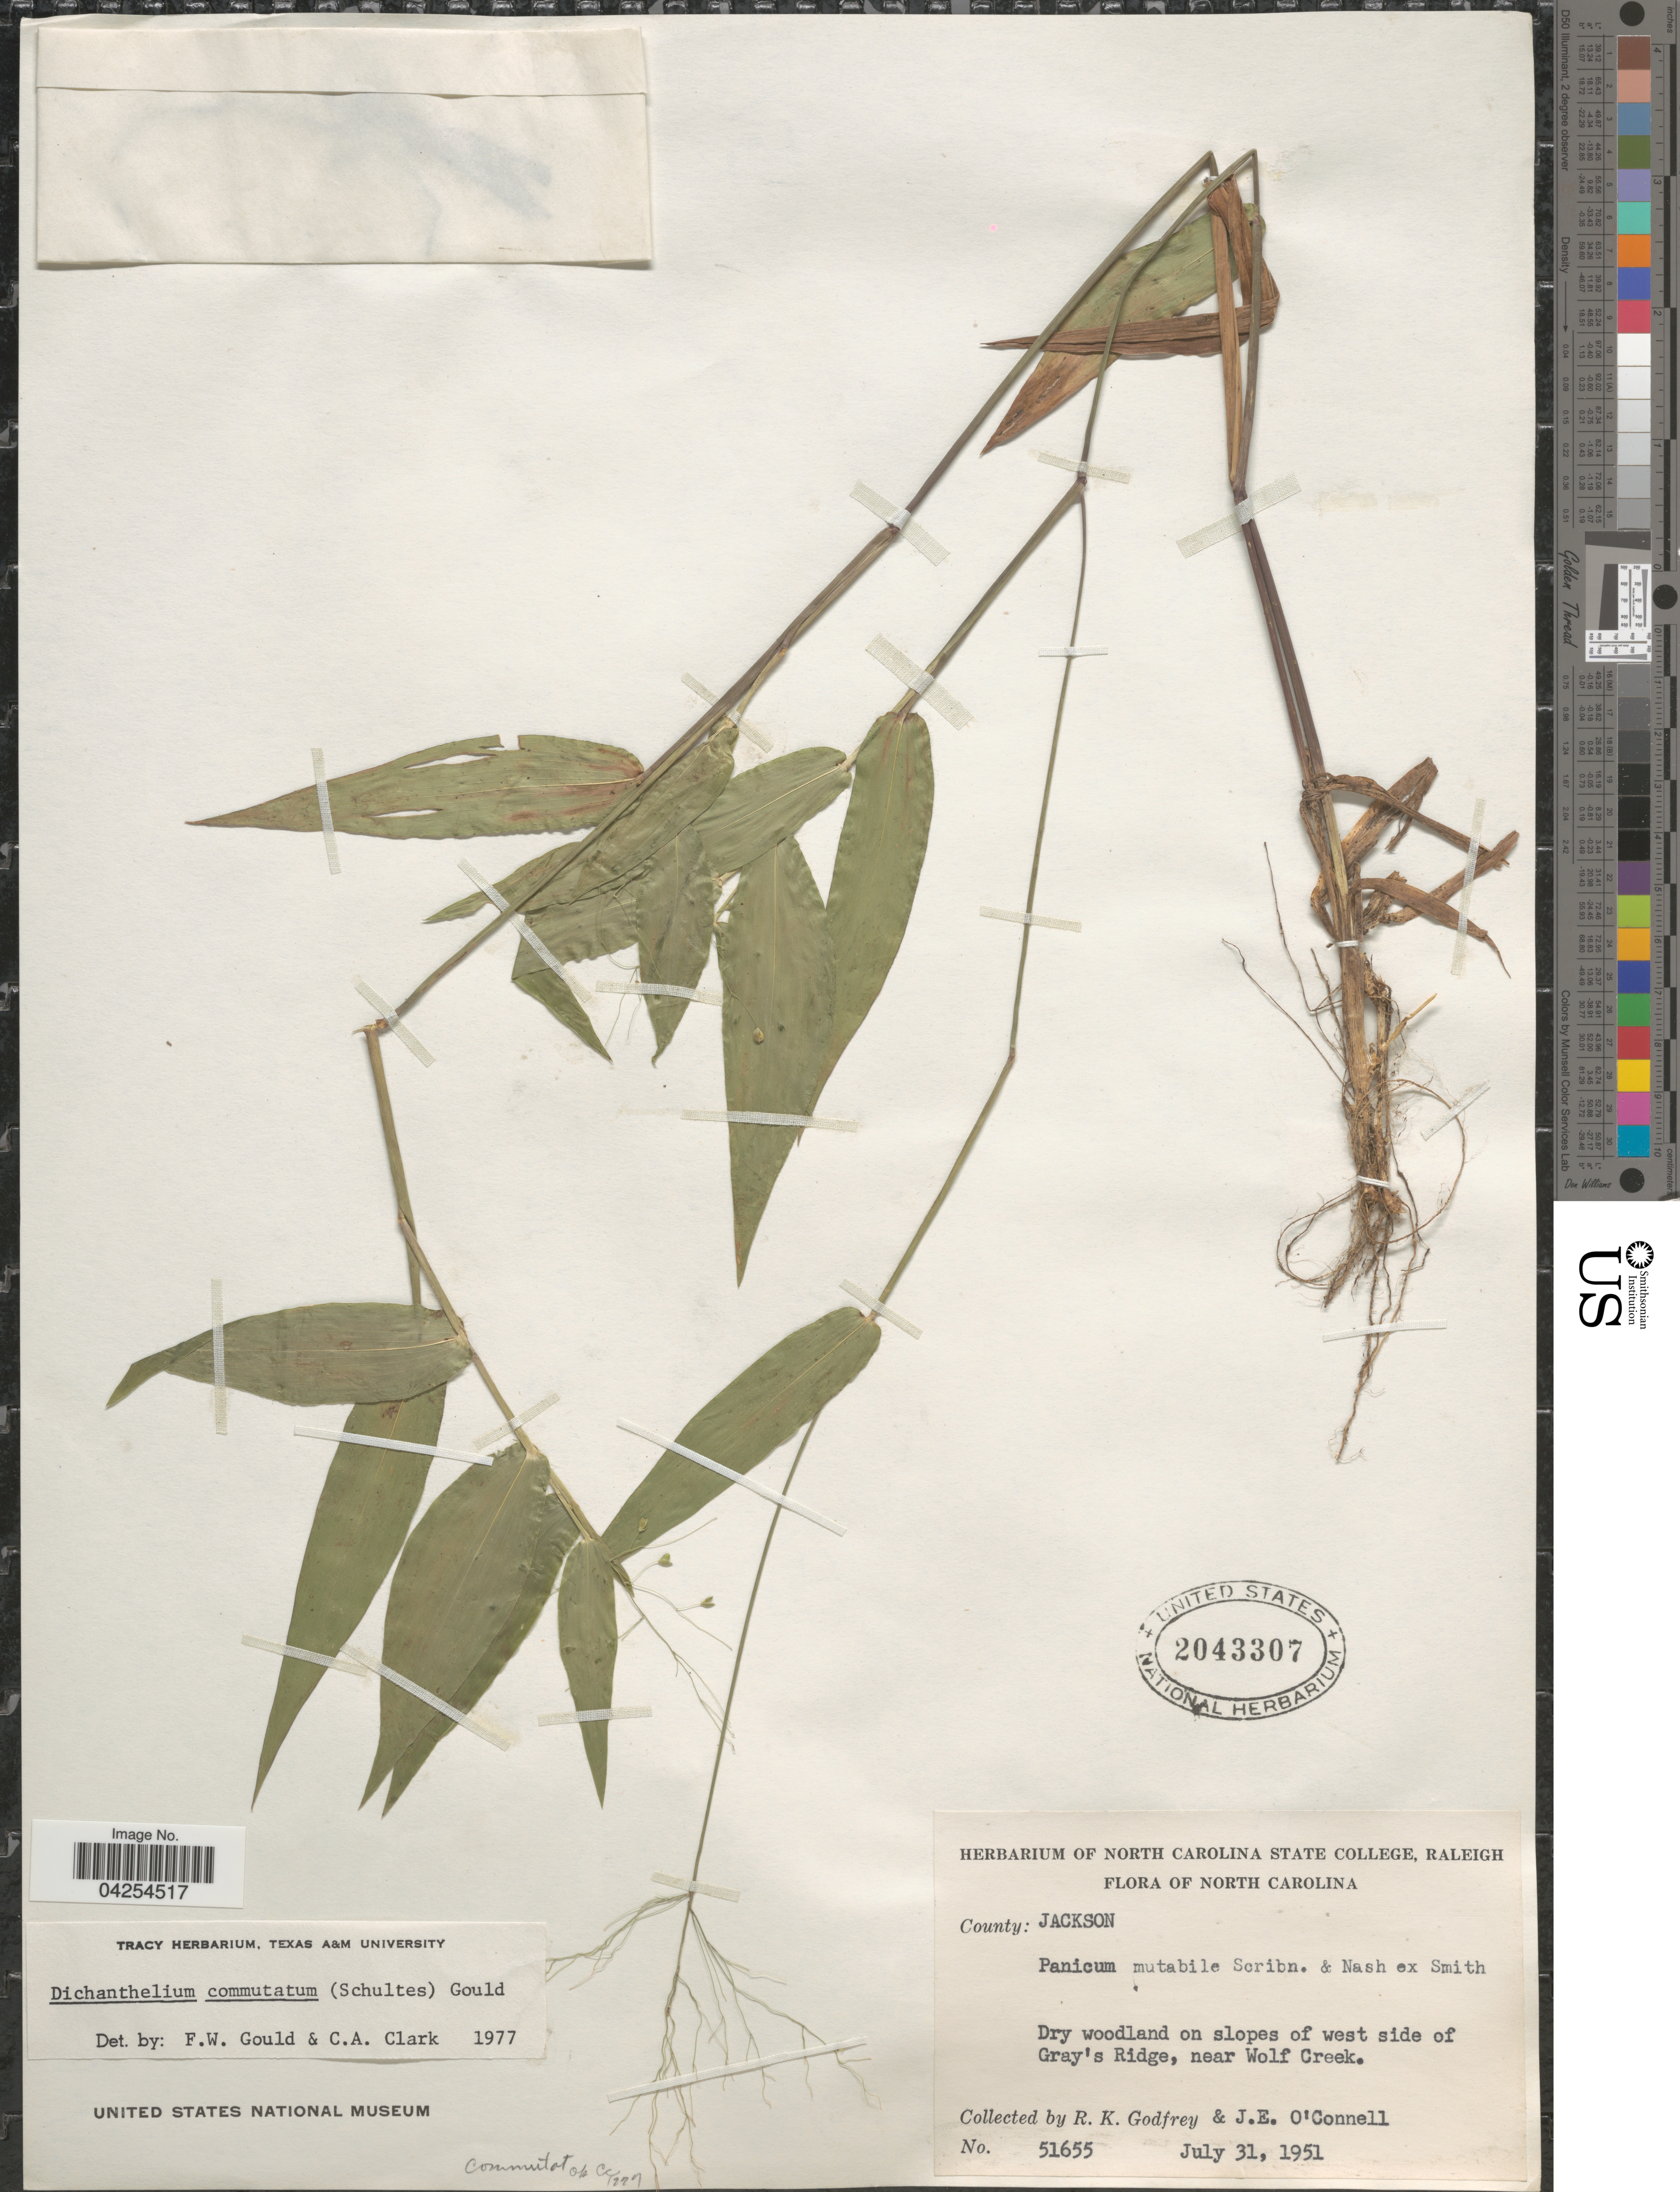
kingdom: Plantae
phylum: Tracheophyta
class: Liliopsida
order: Poales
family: Poaceae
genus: Dichanthelium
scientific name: Dichanthelium commutatum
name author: (Schult.) Gould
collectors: R. K. Godfrey & J. O'Connell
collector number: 51655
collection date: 1951-07-31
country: United States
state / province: North Carolina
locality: County: Jackson. Dry woodland on slopes of west side of Gray's Ridge, near Wolf Creek.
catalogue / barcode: US 2043307